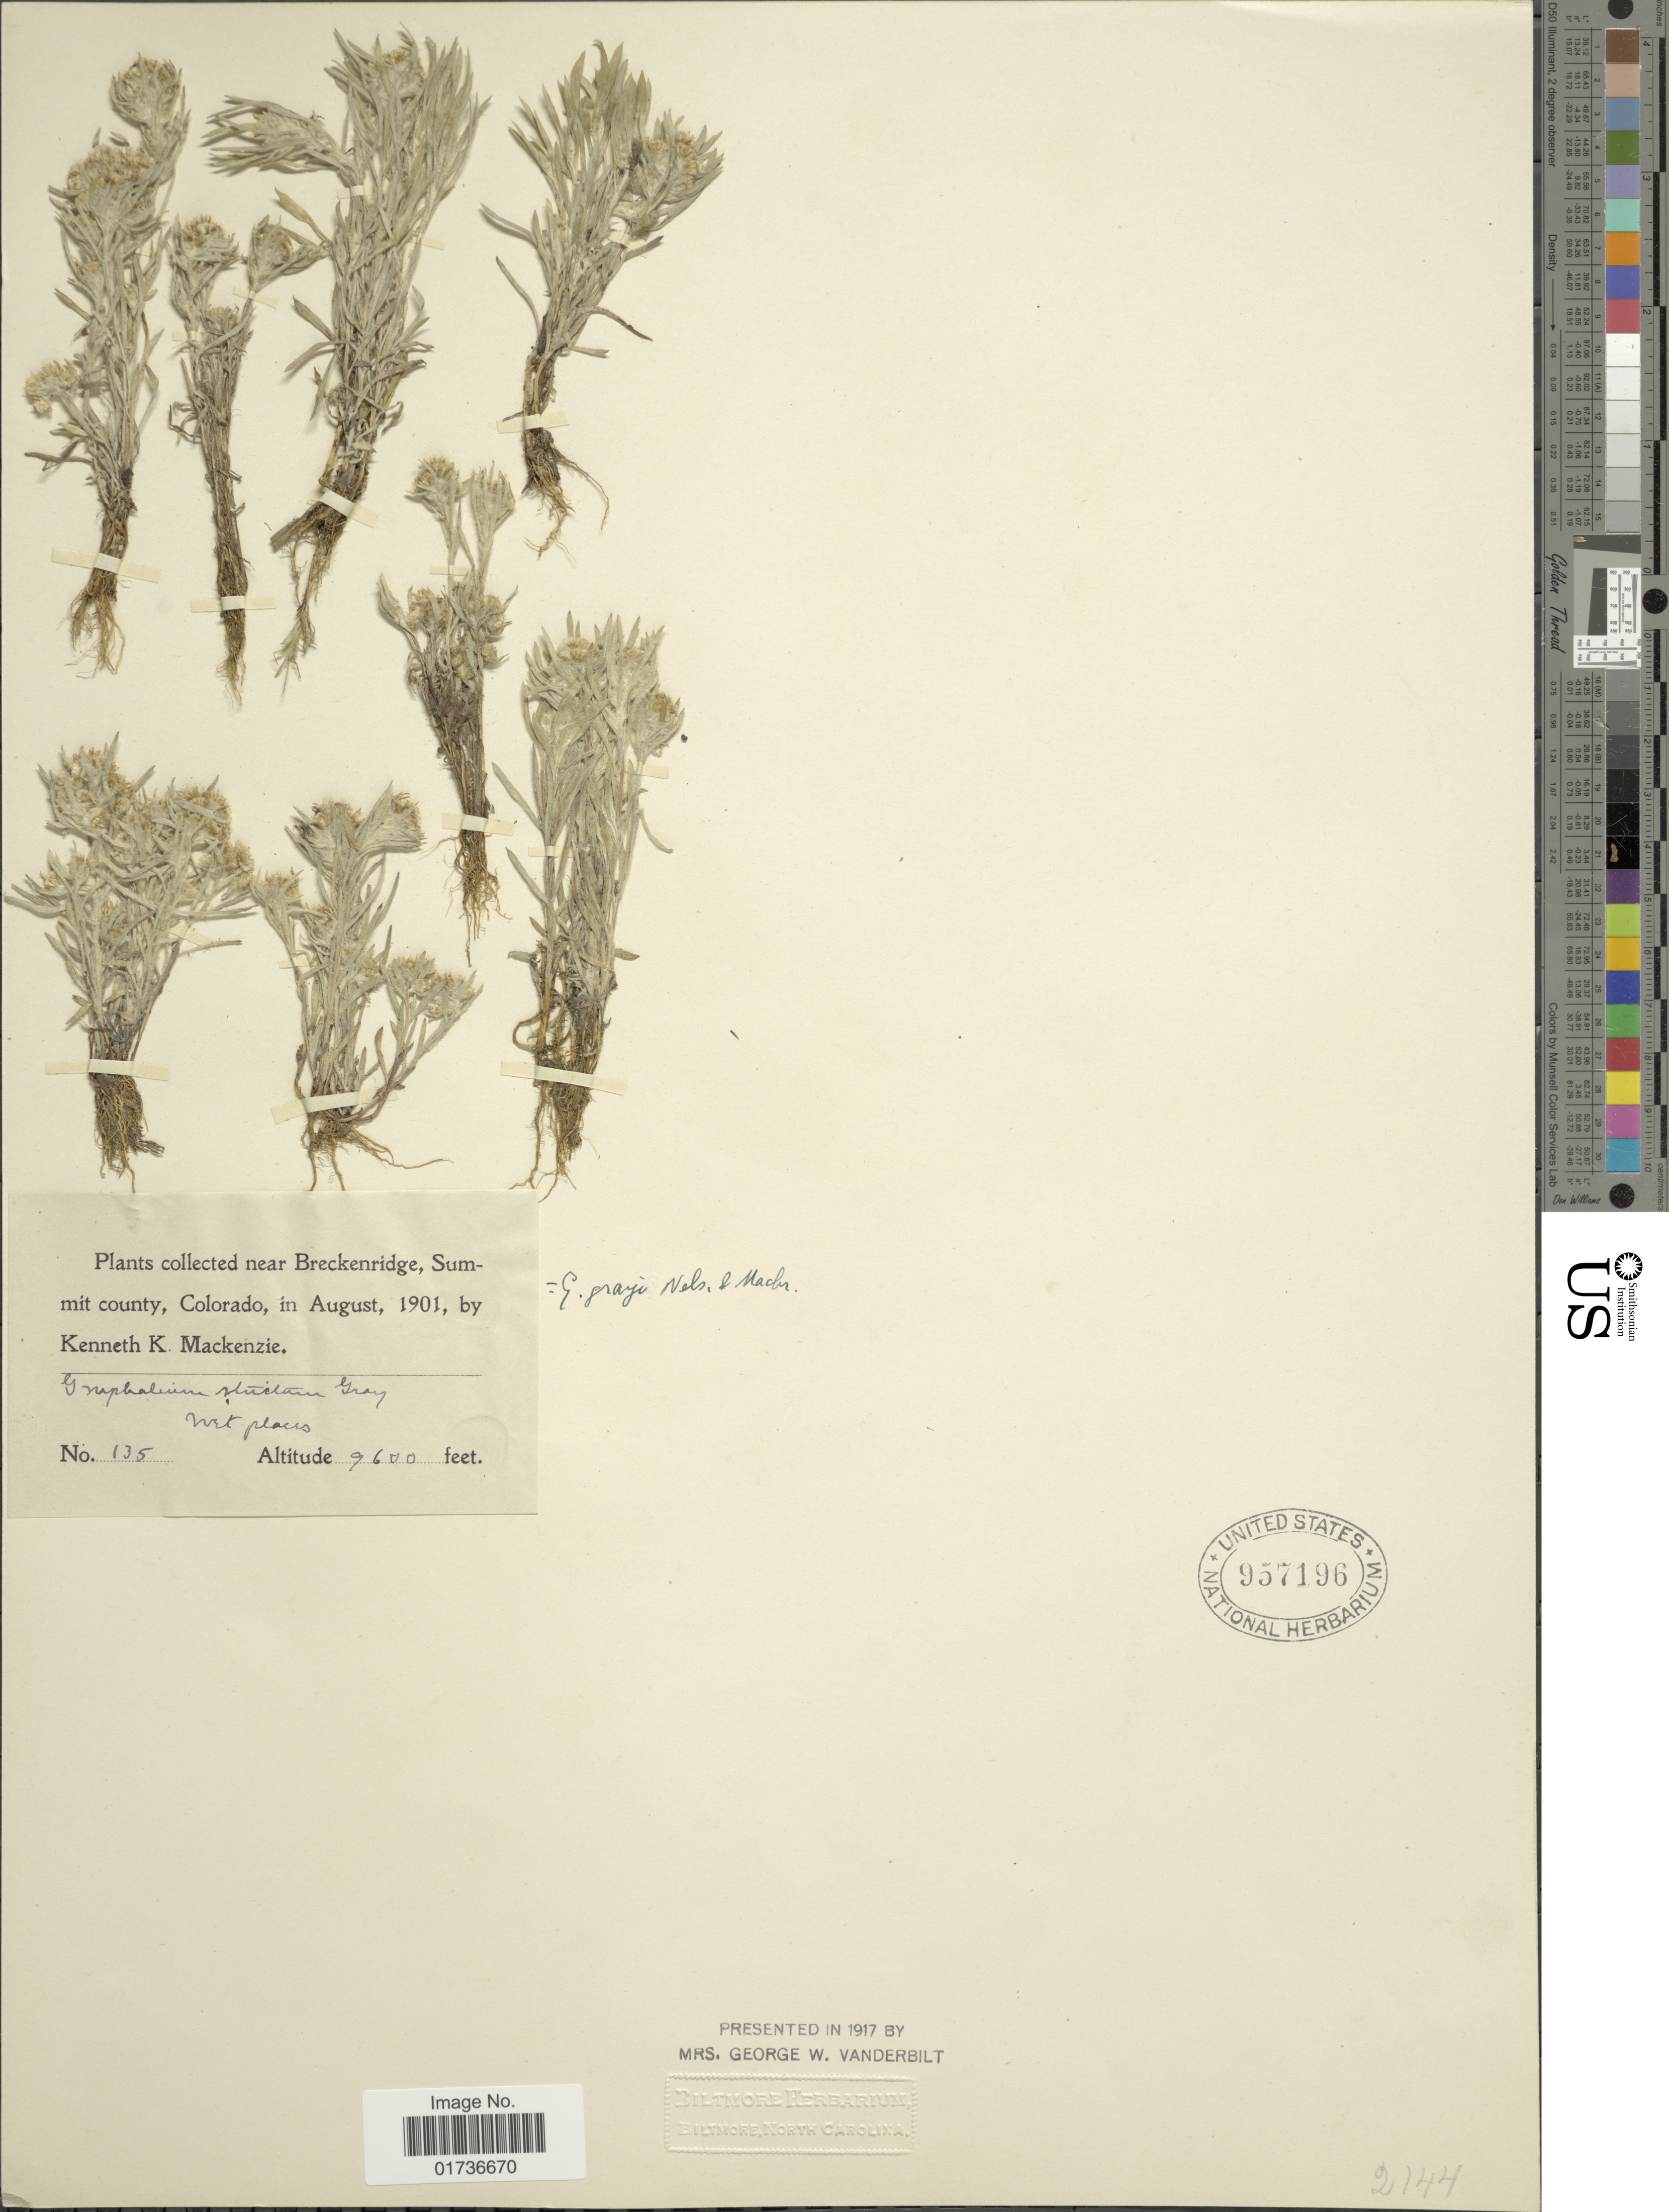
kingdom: Plantae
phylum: Tracheophyta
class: Magnoliopsida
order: Asterales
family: Asteraceae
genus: Gnaphalium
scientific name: Gnaphalium grayi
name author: A. Nelson & J.F. Macbr.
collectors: K. K. Mackenzie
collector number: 135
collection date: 1901-08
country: United States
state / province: Colorado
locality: Near Breckenridge, Summit County, Wet places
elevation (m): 2926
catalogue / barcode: US 957196